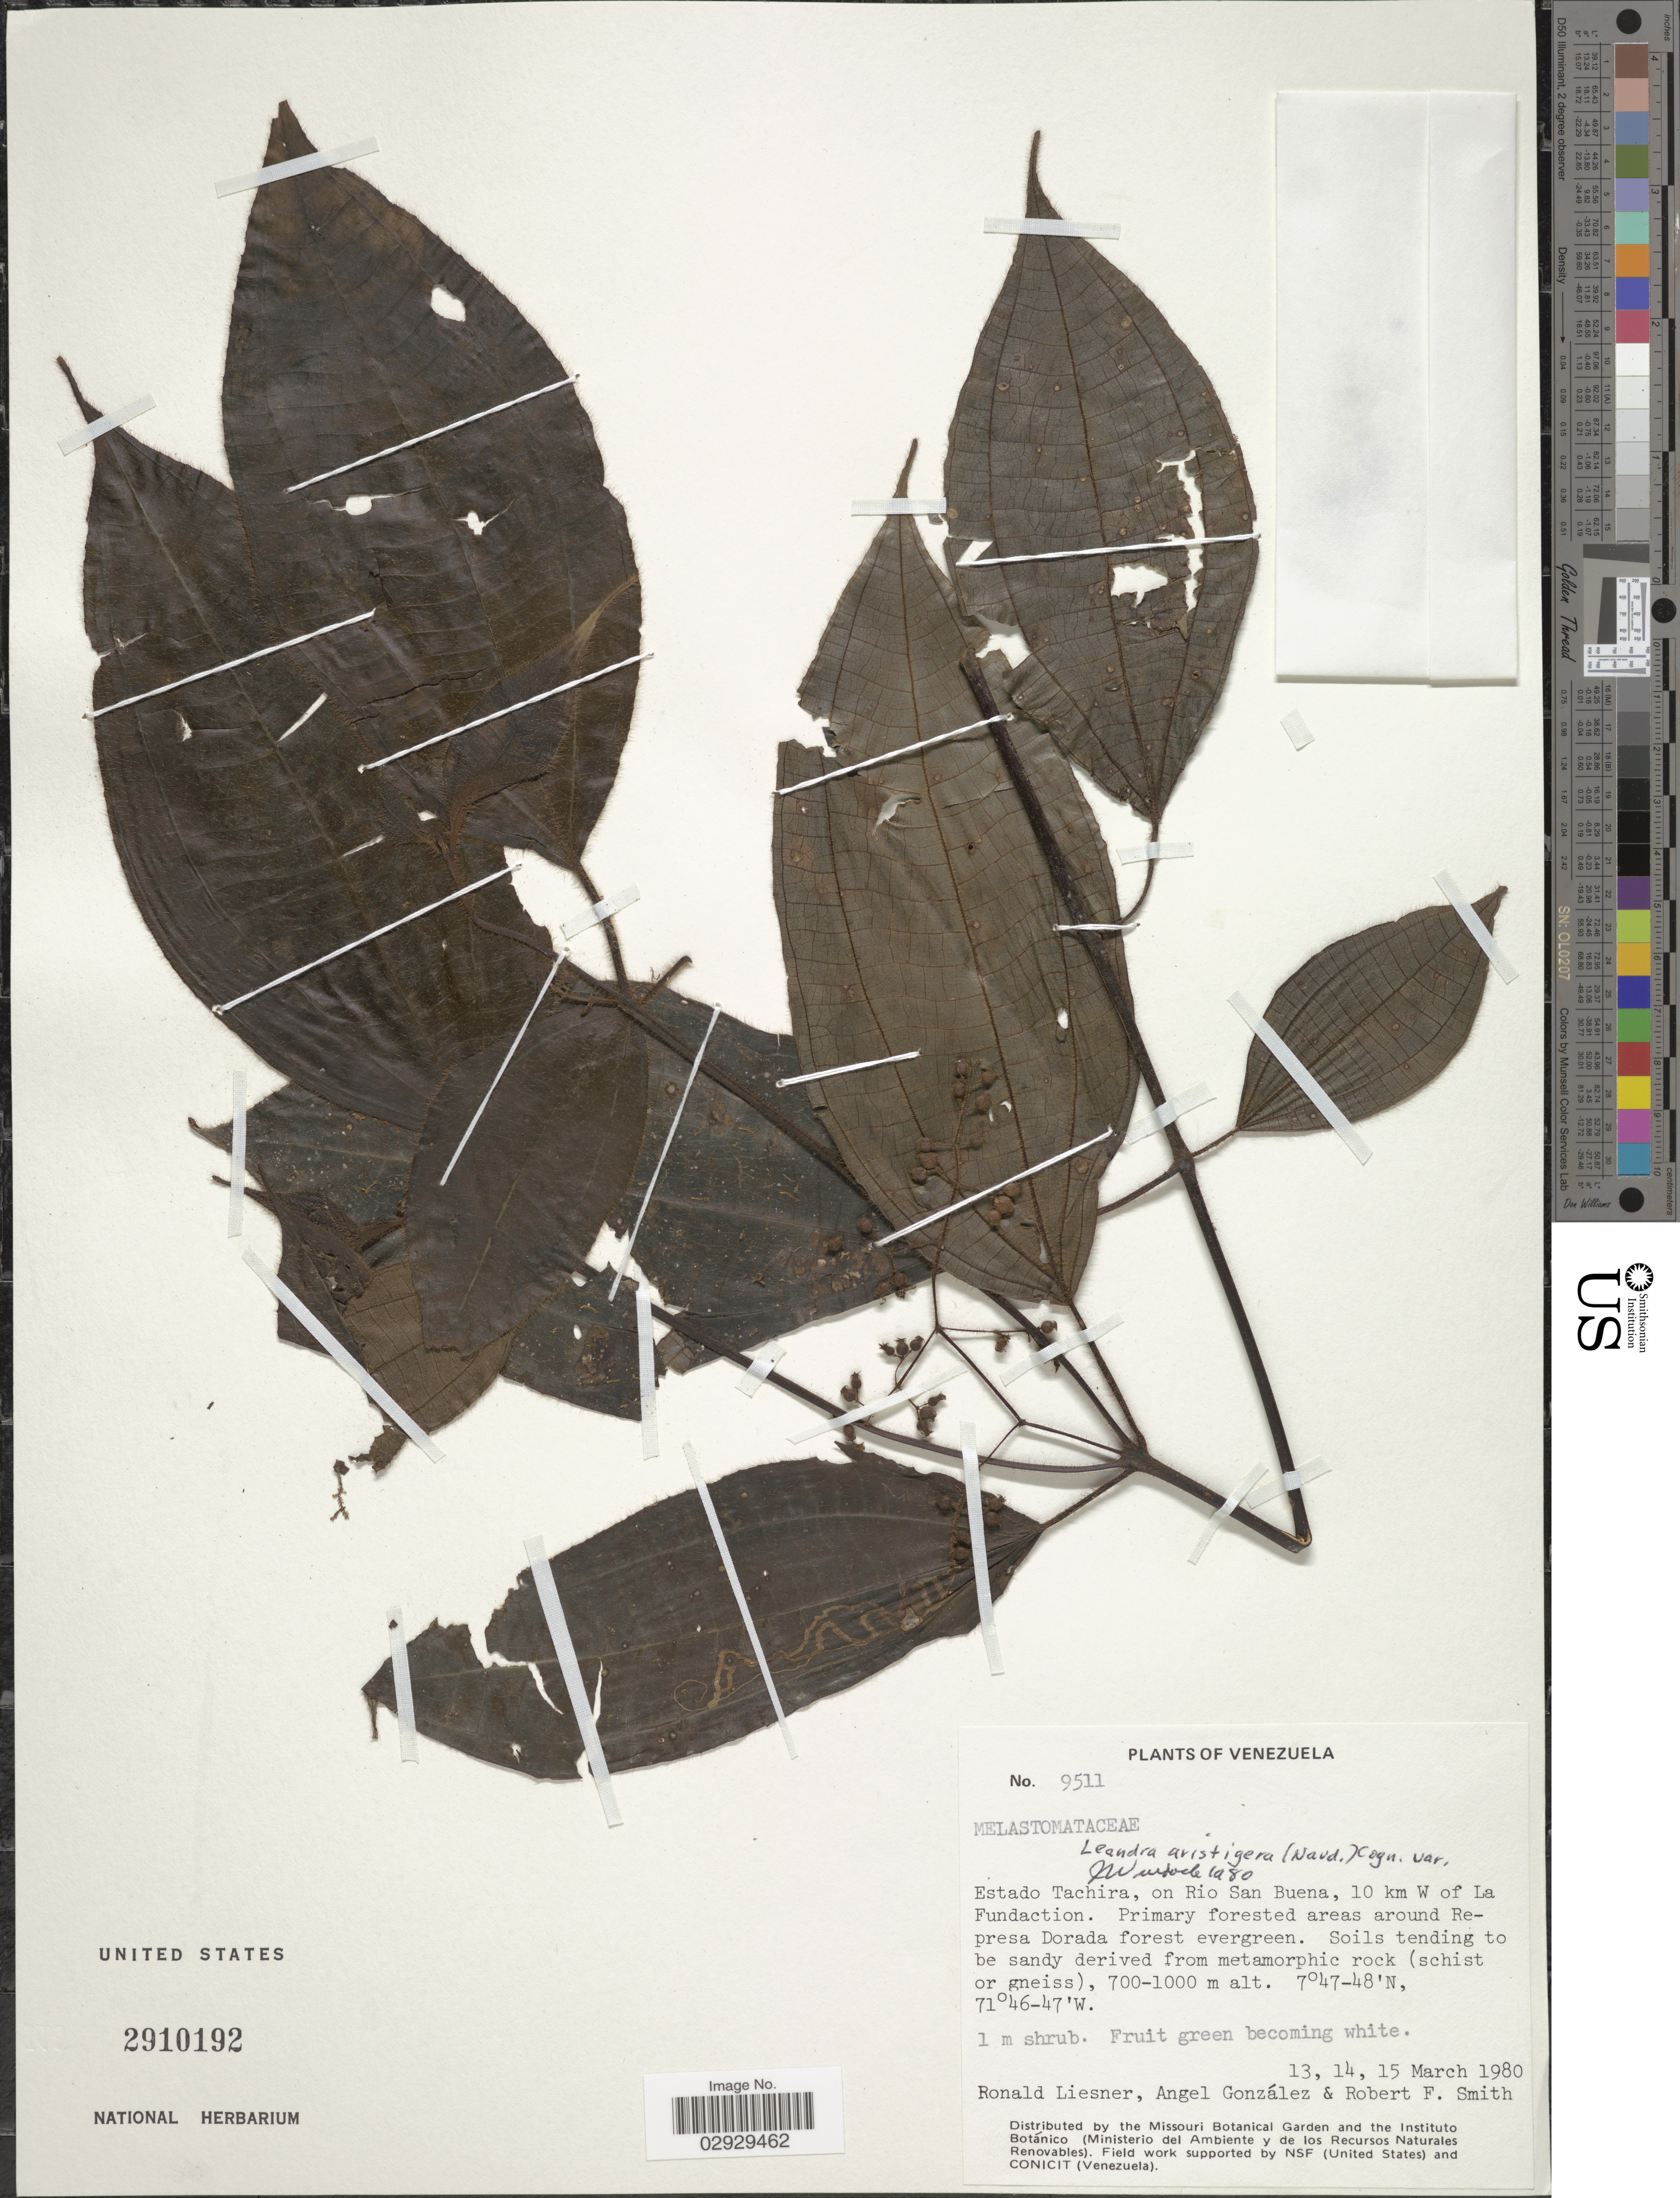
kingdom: Plantae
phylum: Tracheophyta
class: Magnoliopsida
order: Myrtales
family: Melastomataceae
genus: Leandra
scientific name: Leandra aristigera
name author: (Naudin) Cogn.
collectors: R. L. Liesner, A. C. González & R. F. Smith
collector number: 9511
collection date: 1980-03-13/1980-03-15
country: Venezuela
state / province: Tachira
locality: On Rio San Buena, 10 km W of La Fundaction. Primary forested areas around Represa Dorada forest evergreen.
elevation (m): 700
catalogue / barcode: US 2910192